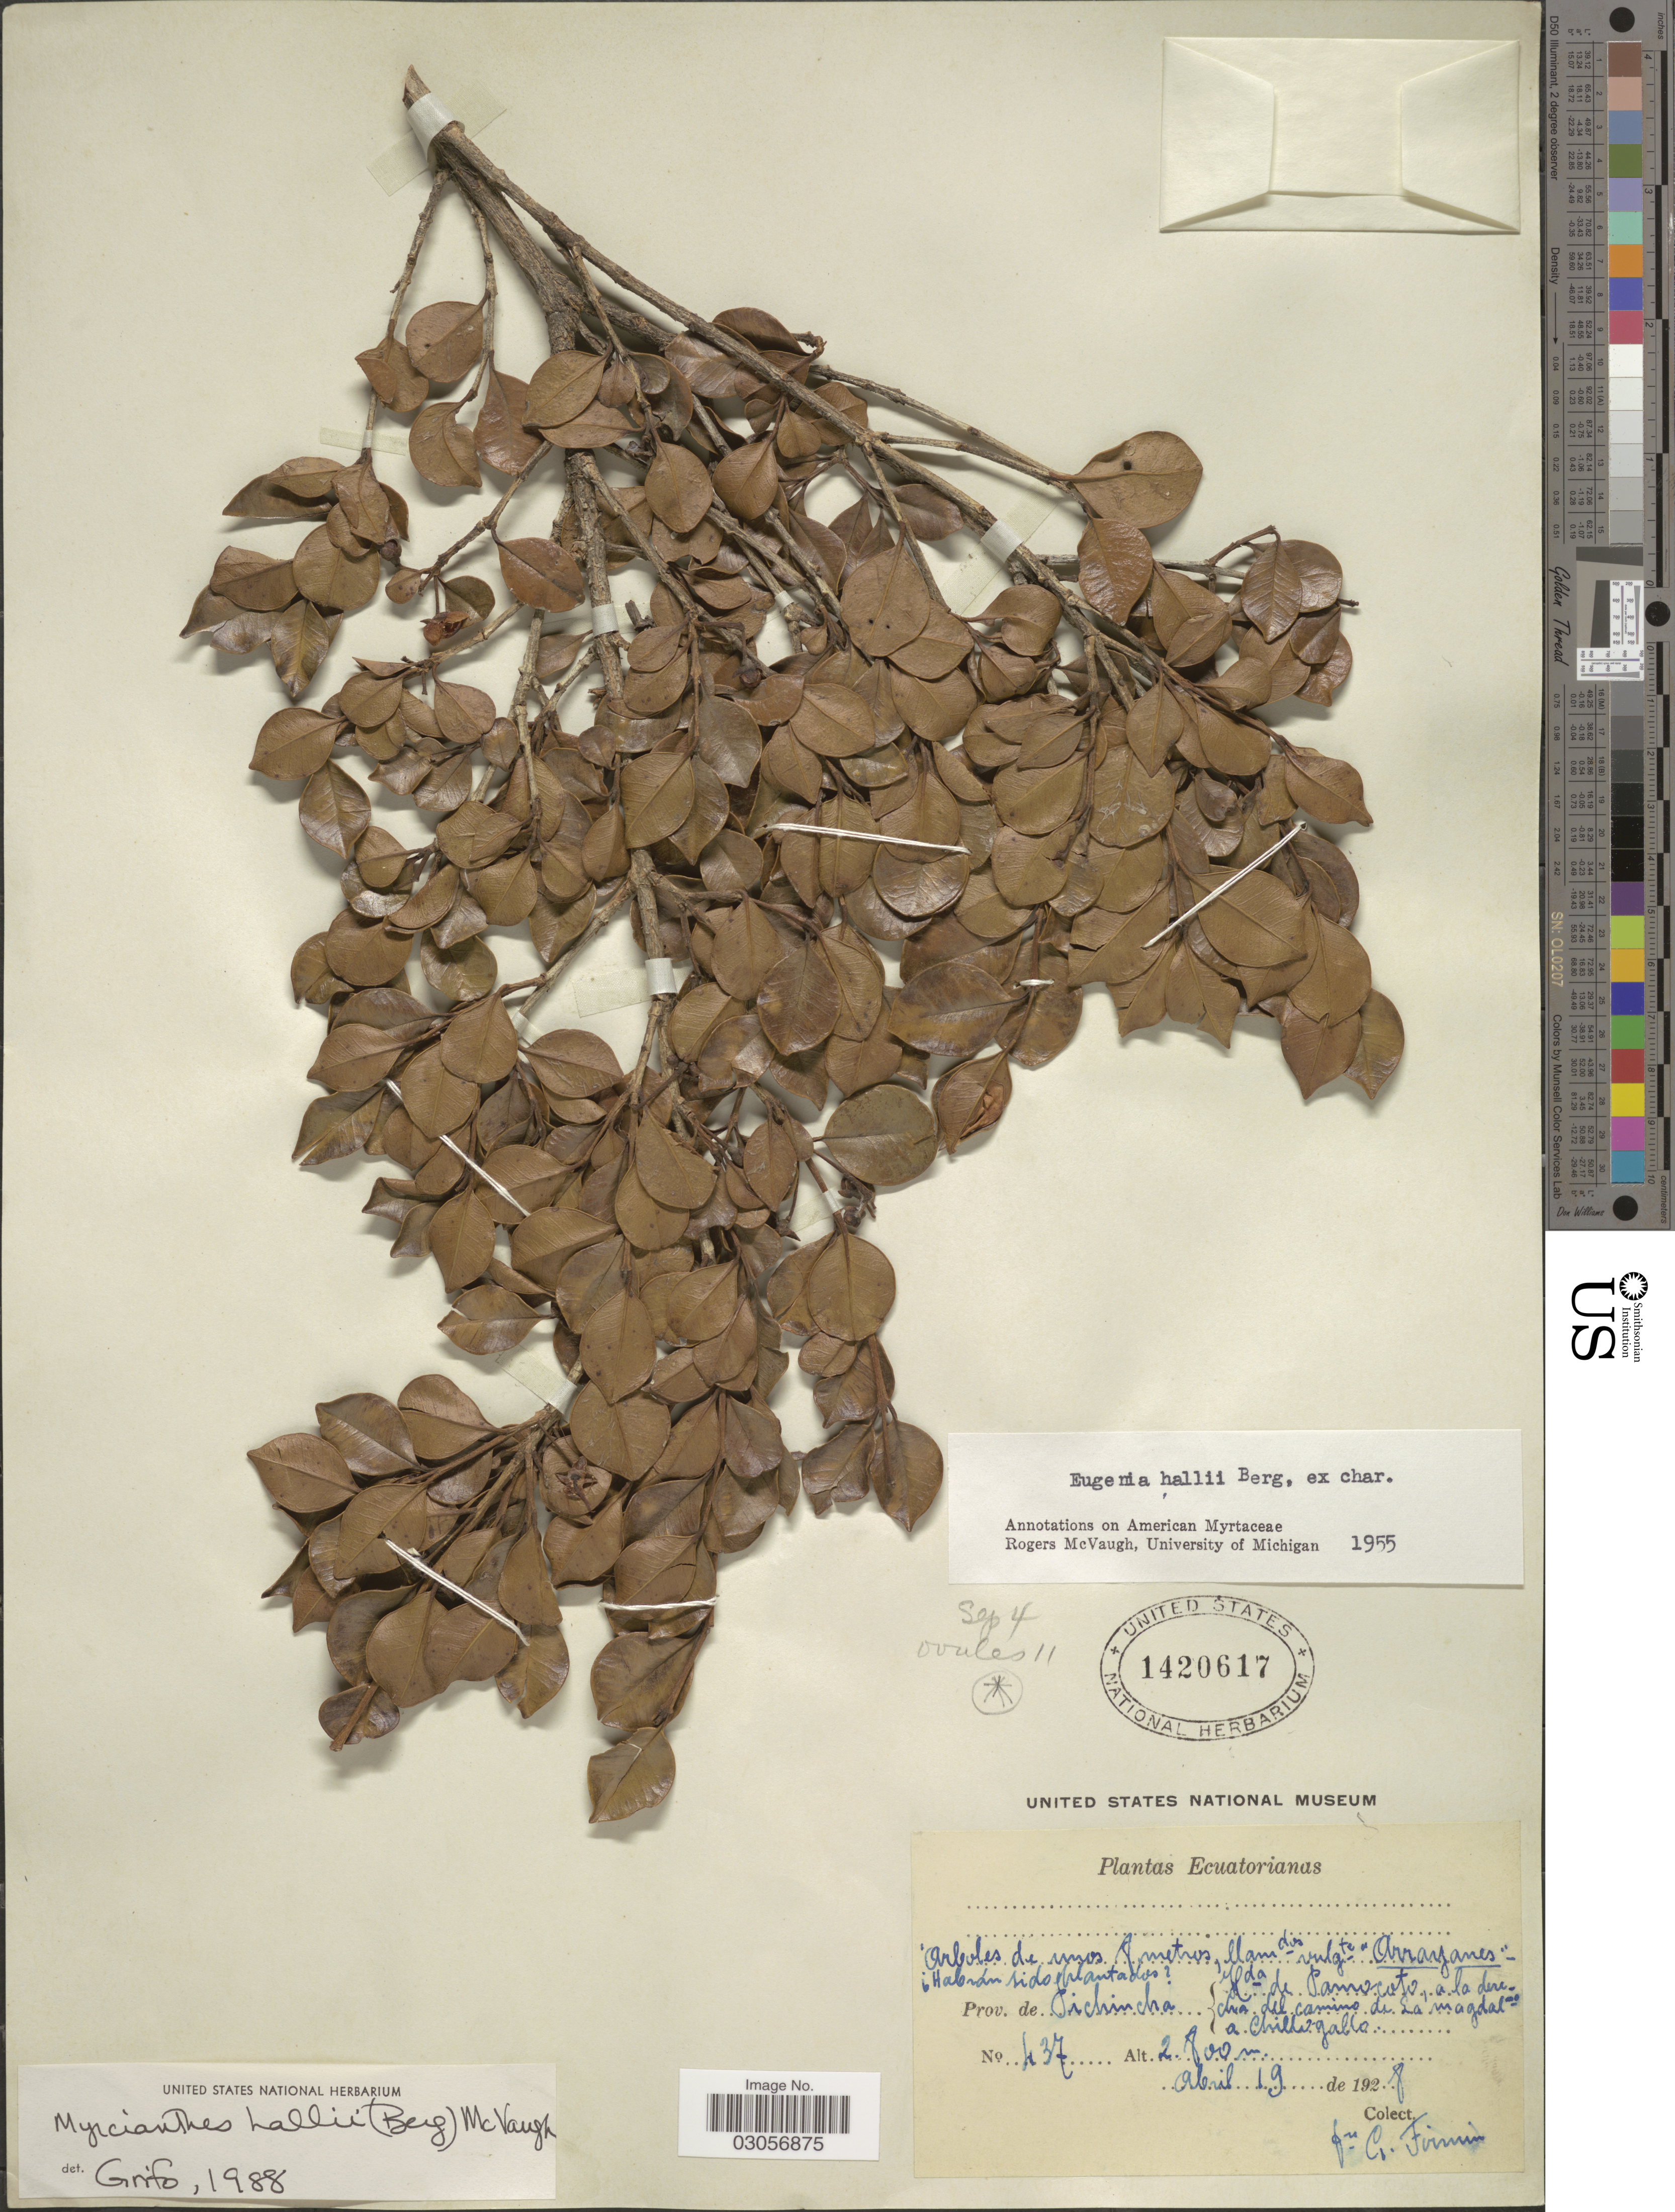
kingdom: Plantae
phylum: Tracheophyta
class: Magnoliopsida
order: Myrtales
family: Myrtaceae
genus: Myrcianthes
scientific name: Myrcianthes hallii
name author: (O. Berg) McVaugh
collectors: F. Firmin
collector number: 437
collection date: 1928-04-19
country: Ecuador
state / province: Pichincha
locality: Hda de Pamocoto, a la derecha del camino de la Magdalena a Chillogallo.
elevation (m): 2800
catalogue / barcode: US 1420617